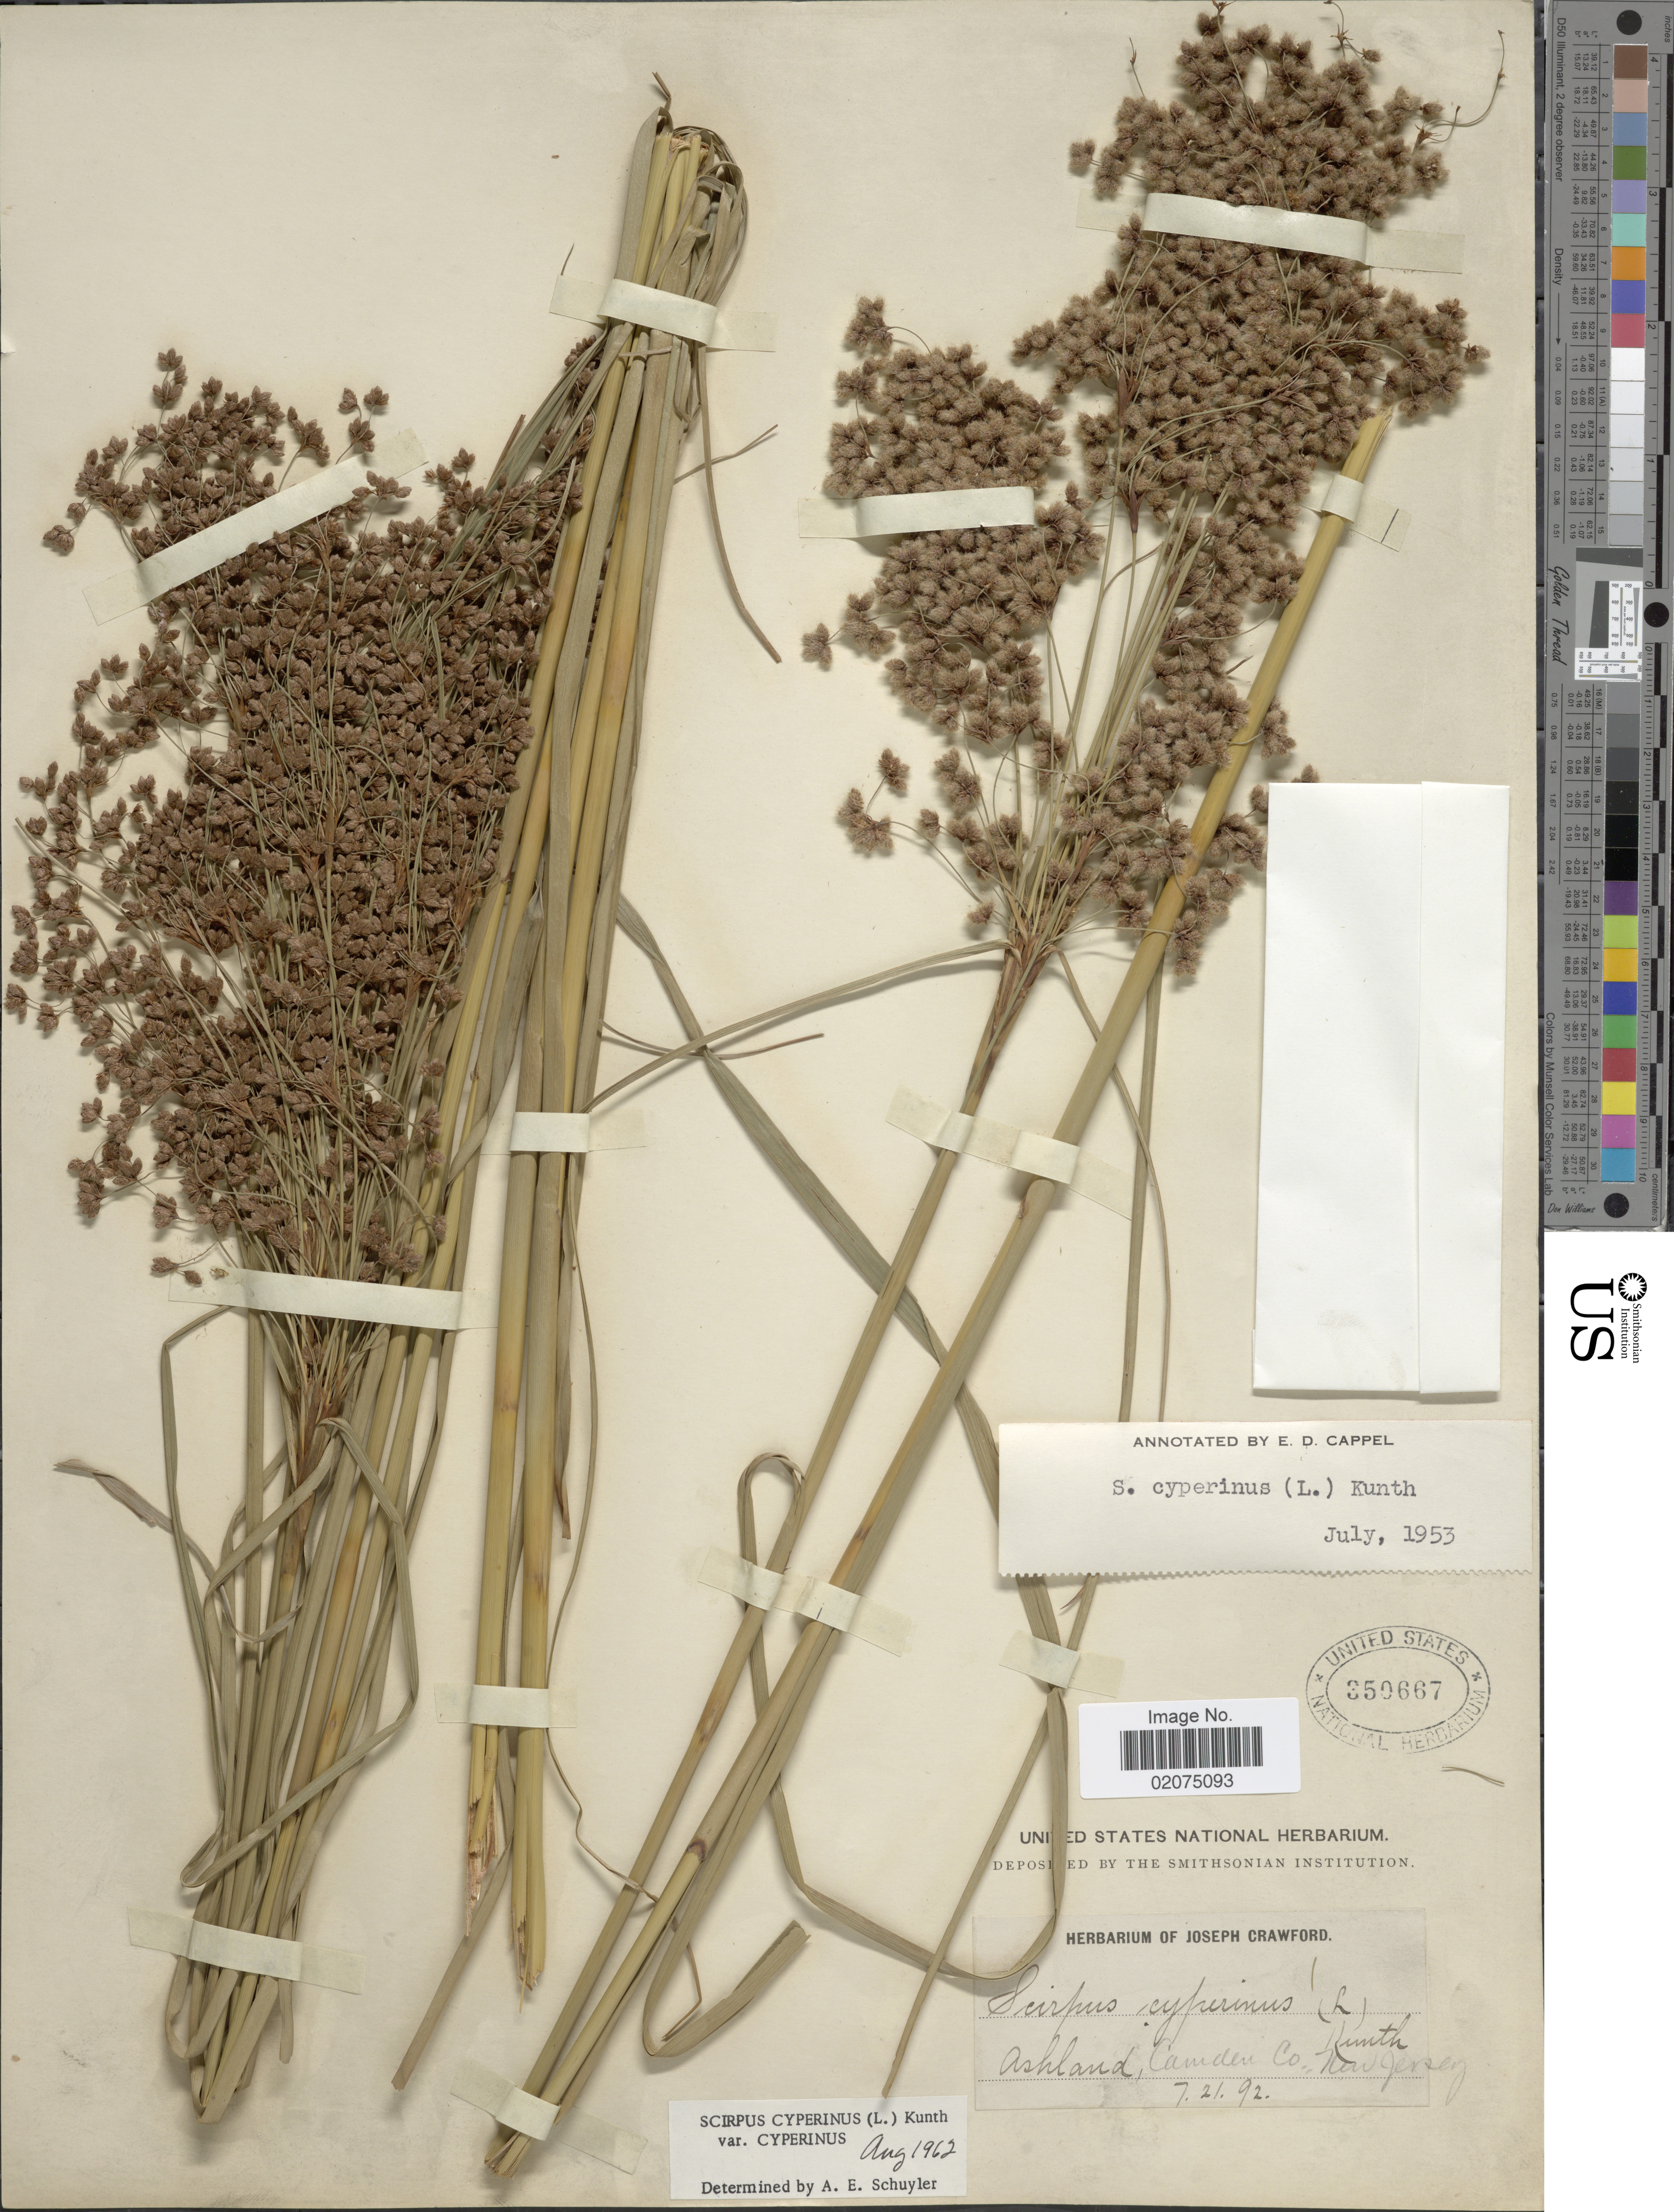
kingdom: Plantae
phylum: Tracheophyta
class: Liliopsida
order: Poales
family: Cyperaceae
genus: Scirpus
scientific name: Scirpus cyperinus (L.) Kunth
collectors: ex herb. Joseph Crawford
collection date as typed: Transcribed d/m/y: 21/7/92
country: United States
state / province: New Jersey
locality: Ashland, Camden Co.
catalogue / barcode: US 350667